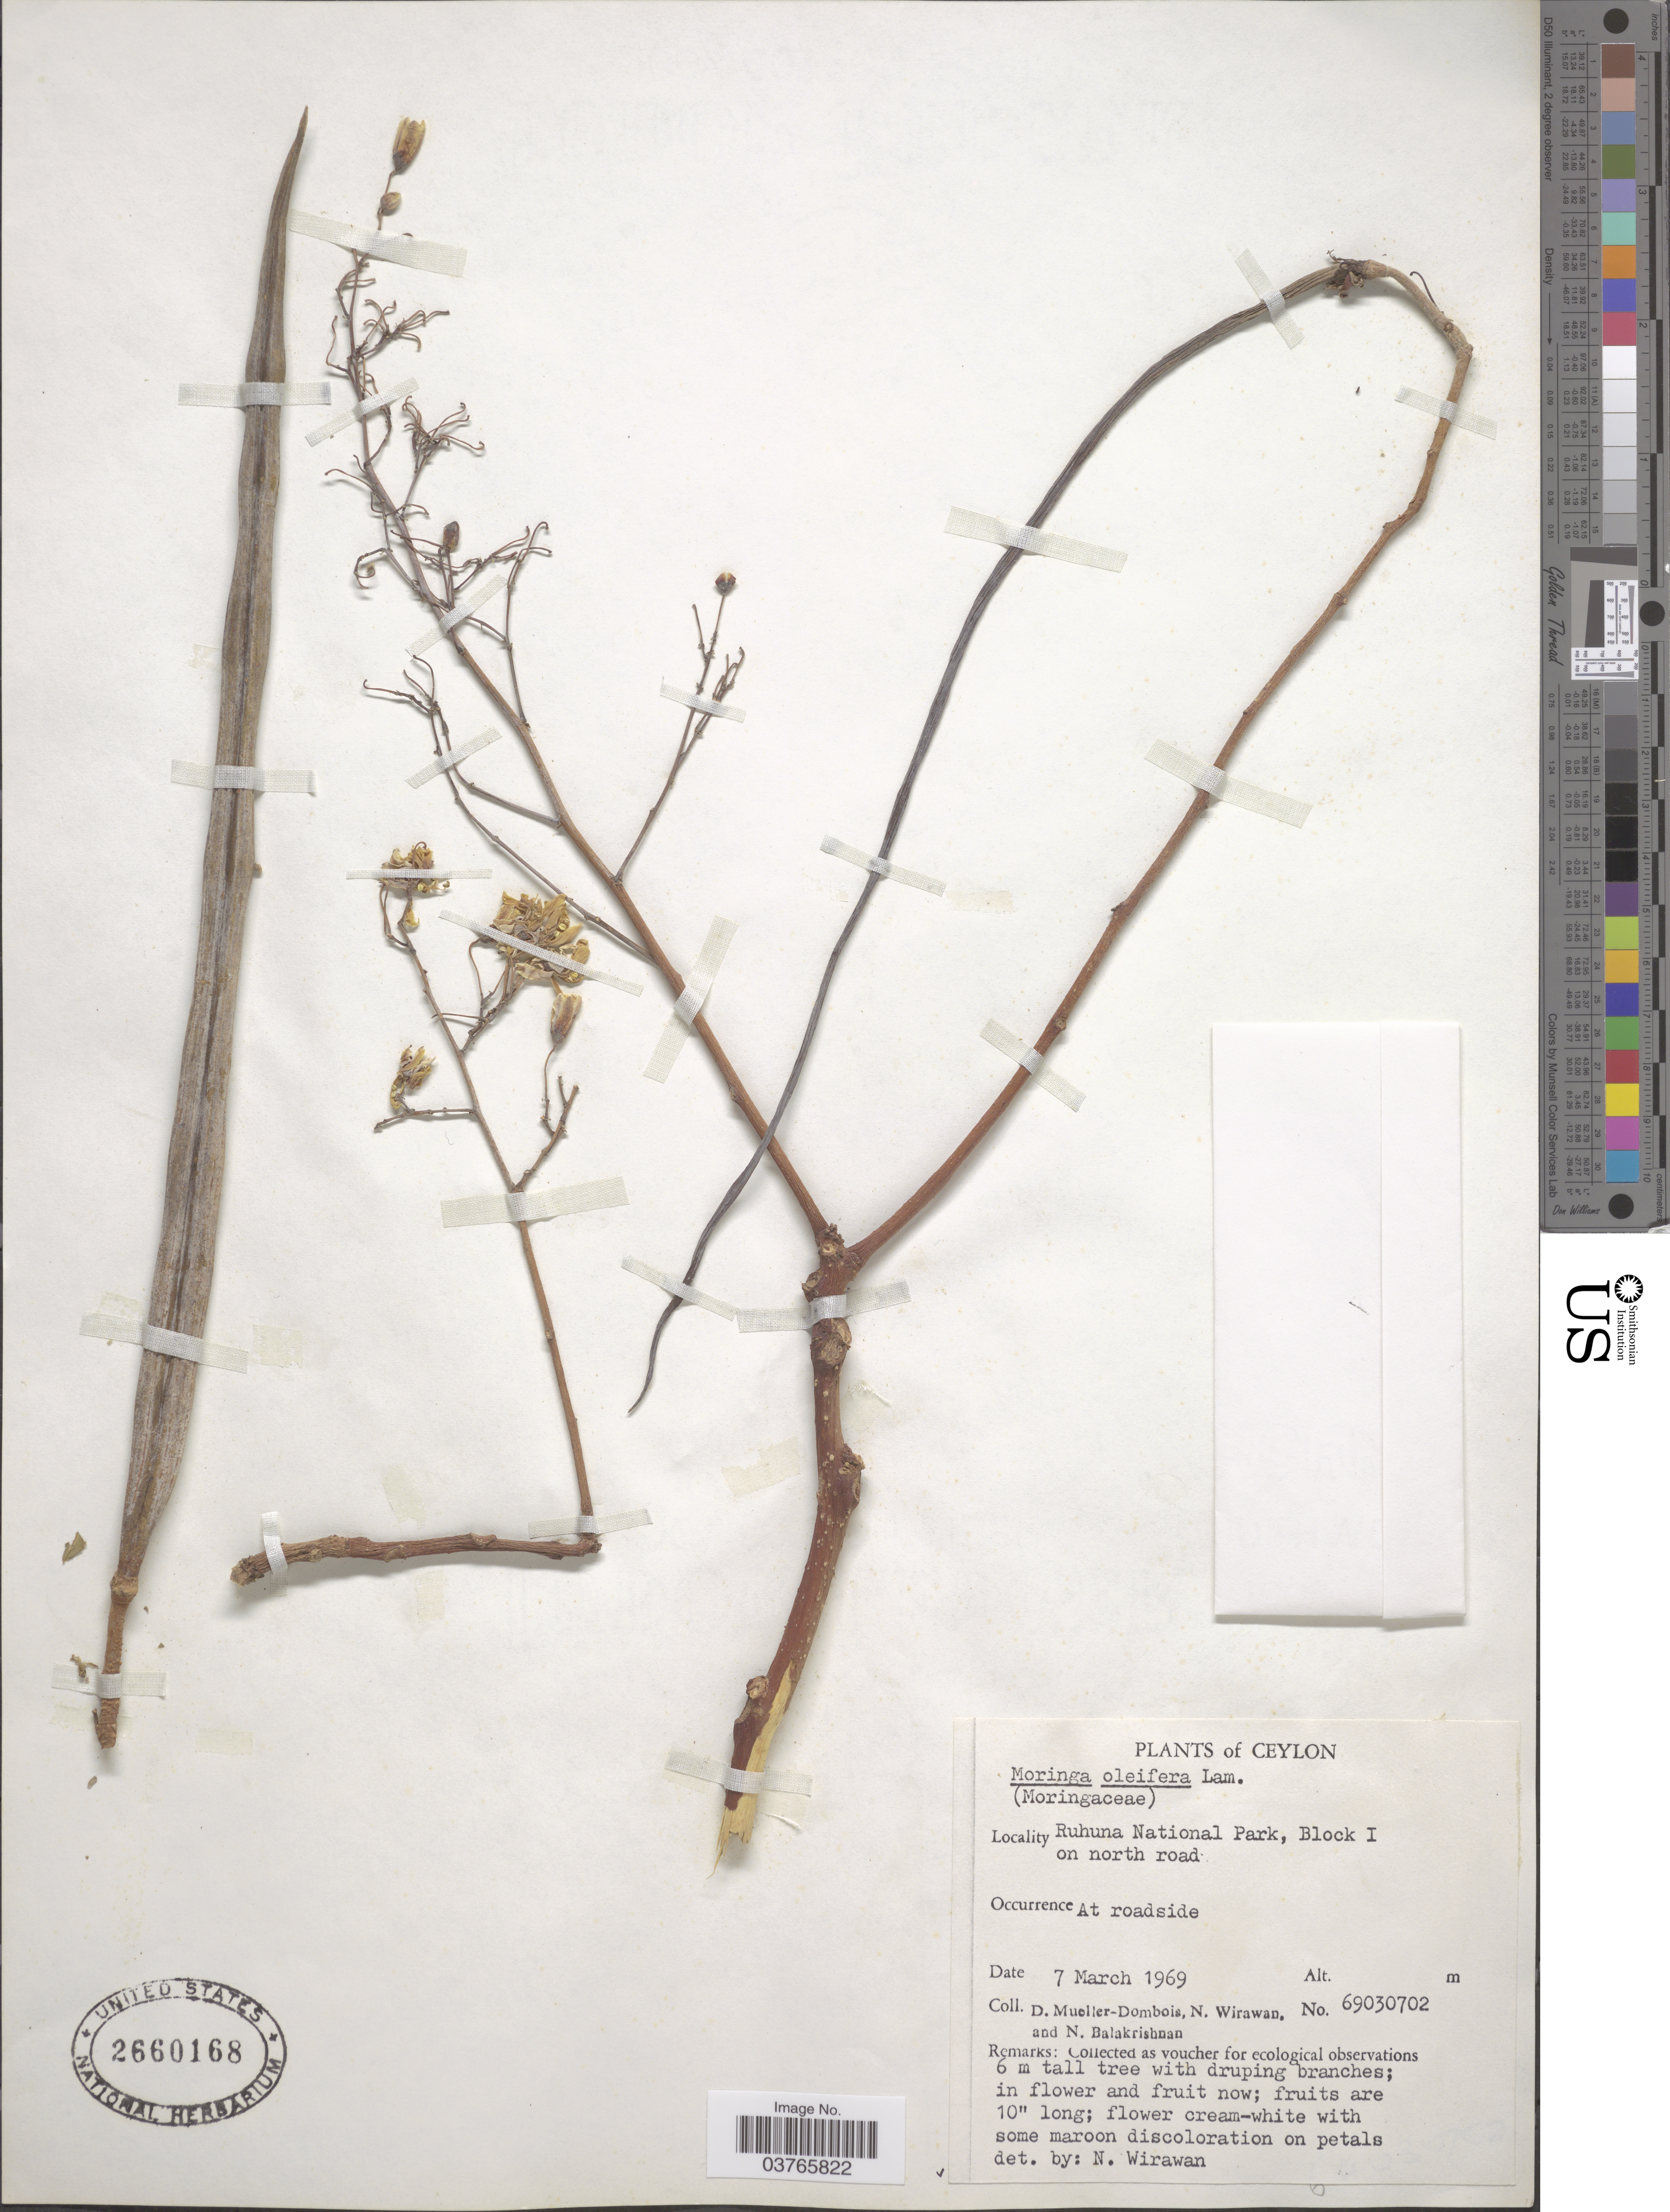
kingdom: Plantae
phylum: Tracheophyta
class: Magnoliopsida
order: Brassicales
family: Moringaceae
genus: Moringa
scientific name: Moringa oleifera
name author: Lam.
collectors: D. Mueller-Dombois, N. Wirawan & N. Balakrishnan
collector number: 69030702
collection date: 1969-03-07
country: Sri Lanka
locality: Ceylon. Ruhuna National Park, Block I on north road.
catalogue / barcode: US 2660168